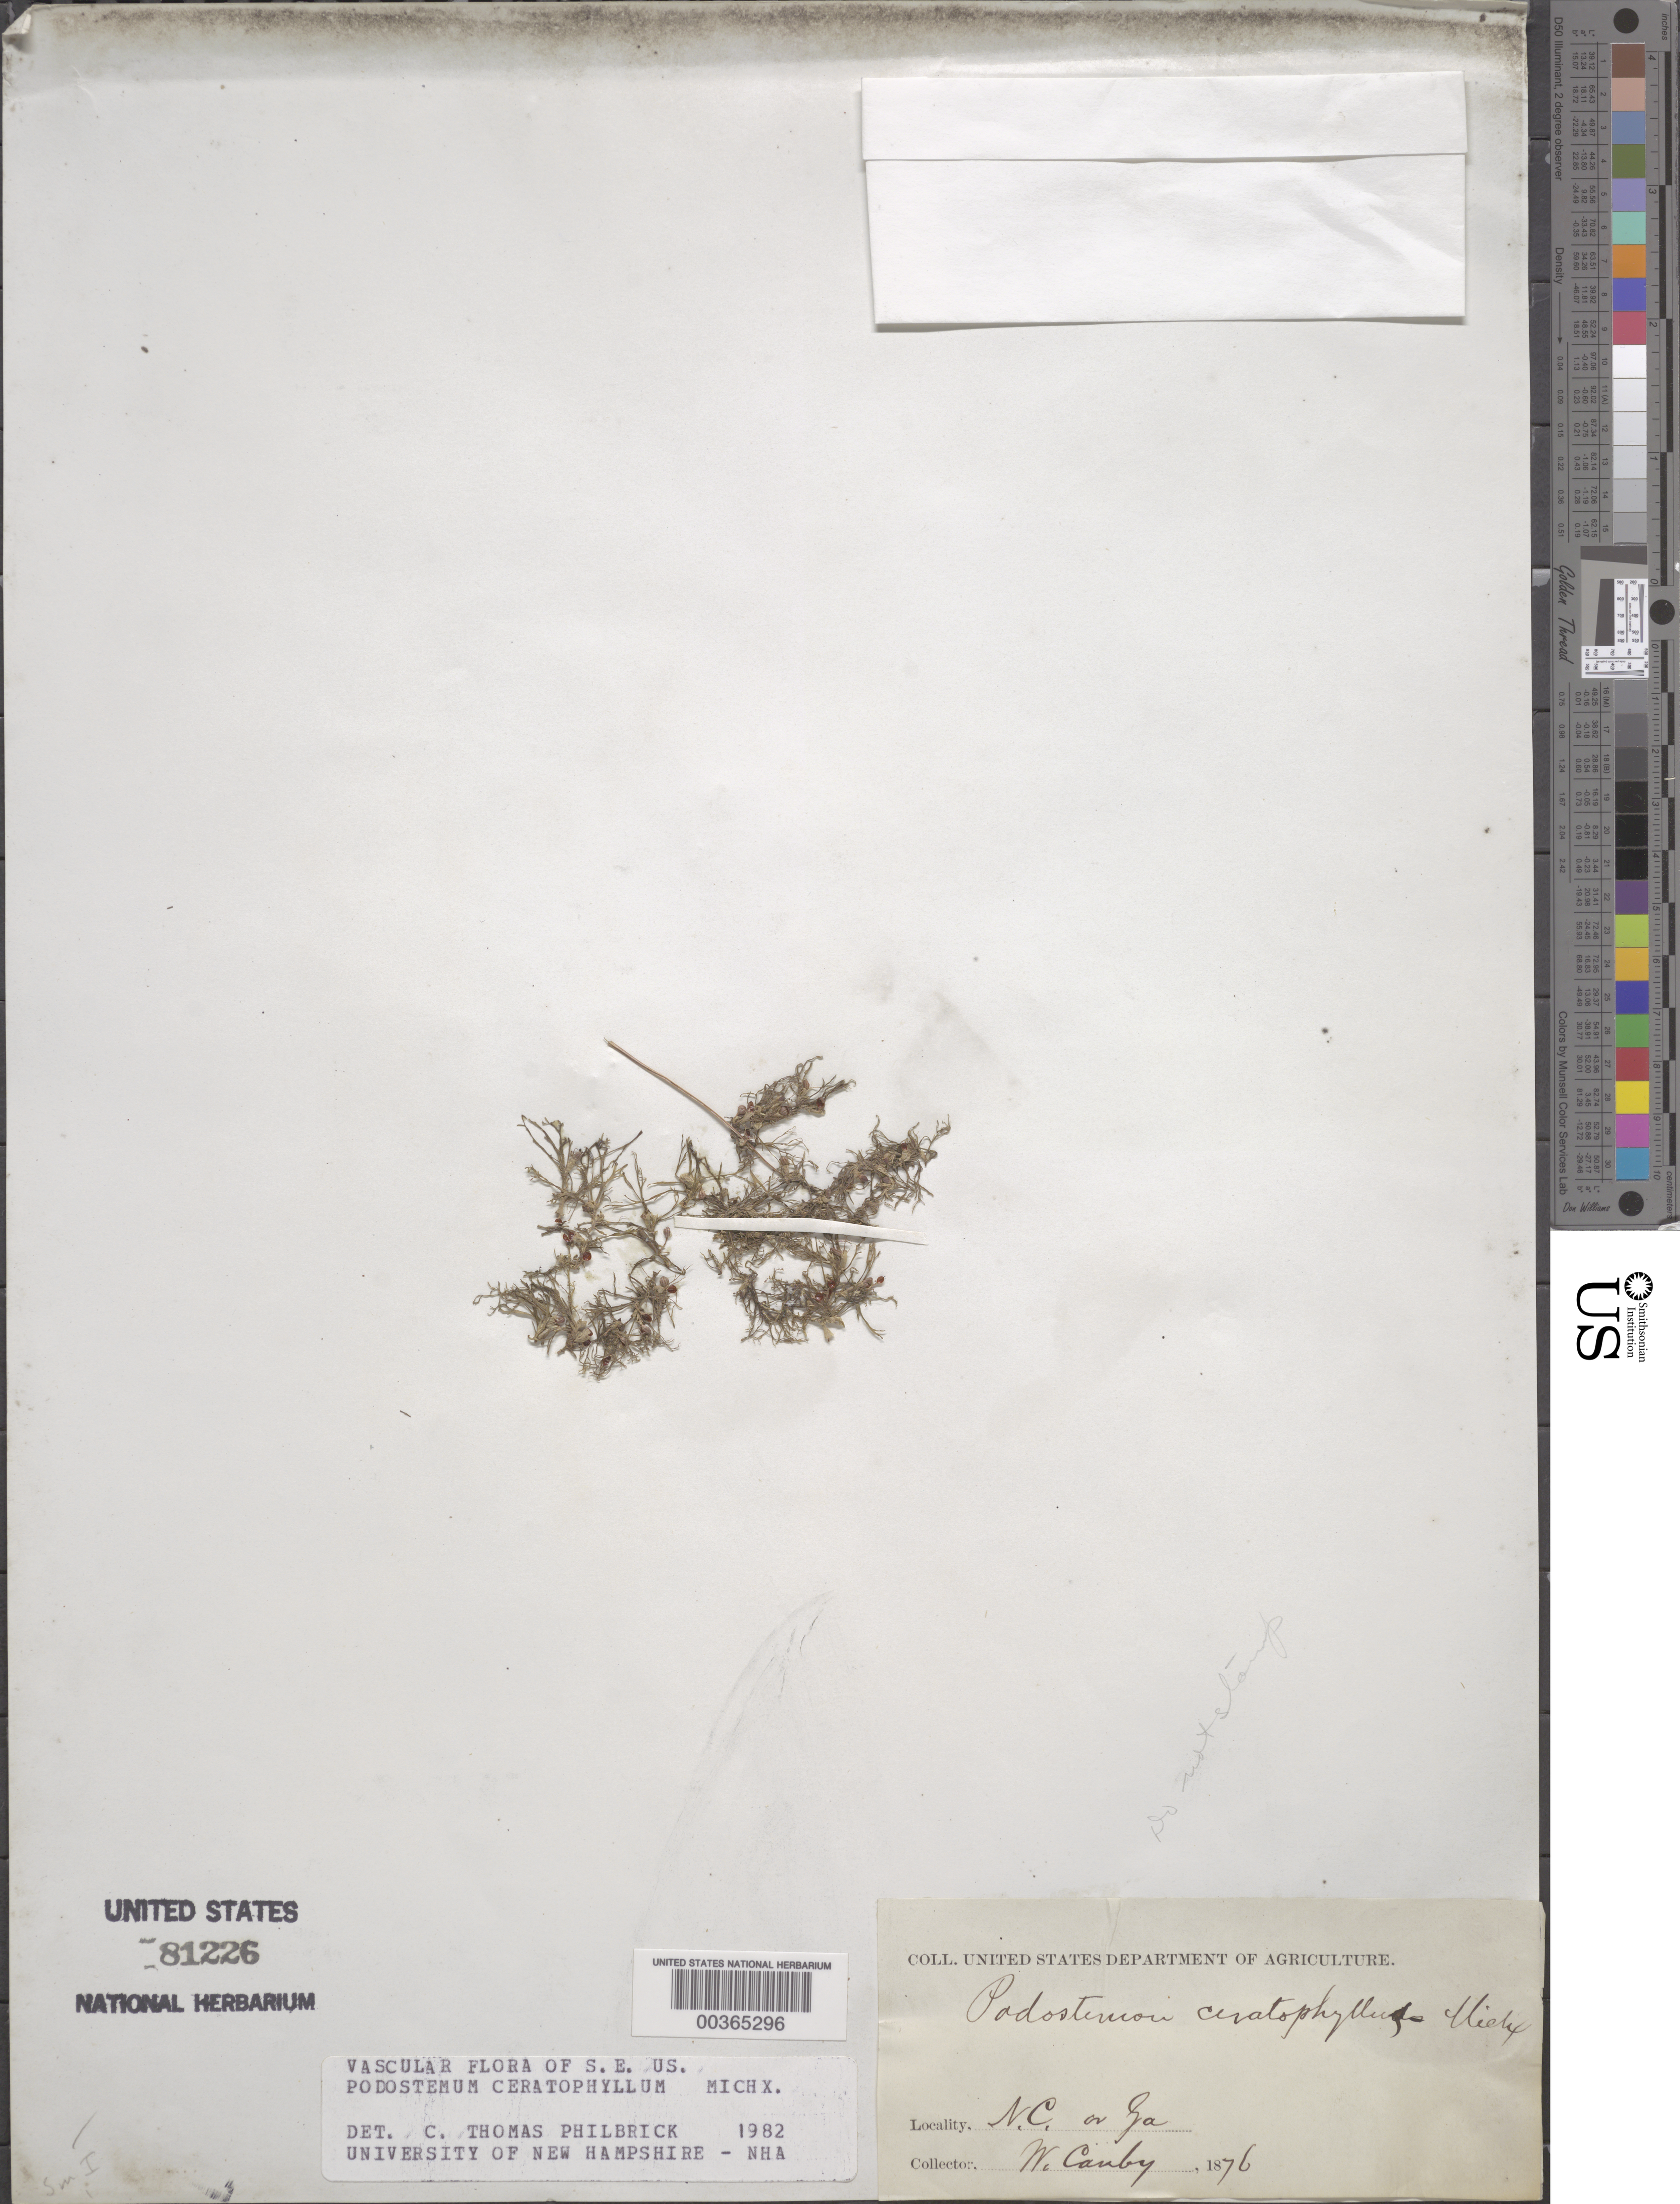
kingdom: Plantae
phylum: Tracheophyta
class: Magnoliopsida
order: Malpighiales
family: Podostemaceae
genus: Podostemum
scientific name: Podostemum ceratophylllum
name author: Michx.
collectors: W. Canby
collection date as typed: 1876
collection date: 1876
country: United States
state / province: North Carolina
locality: North carolina or georgia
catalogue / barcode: US 81226